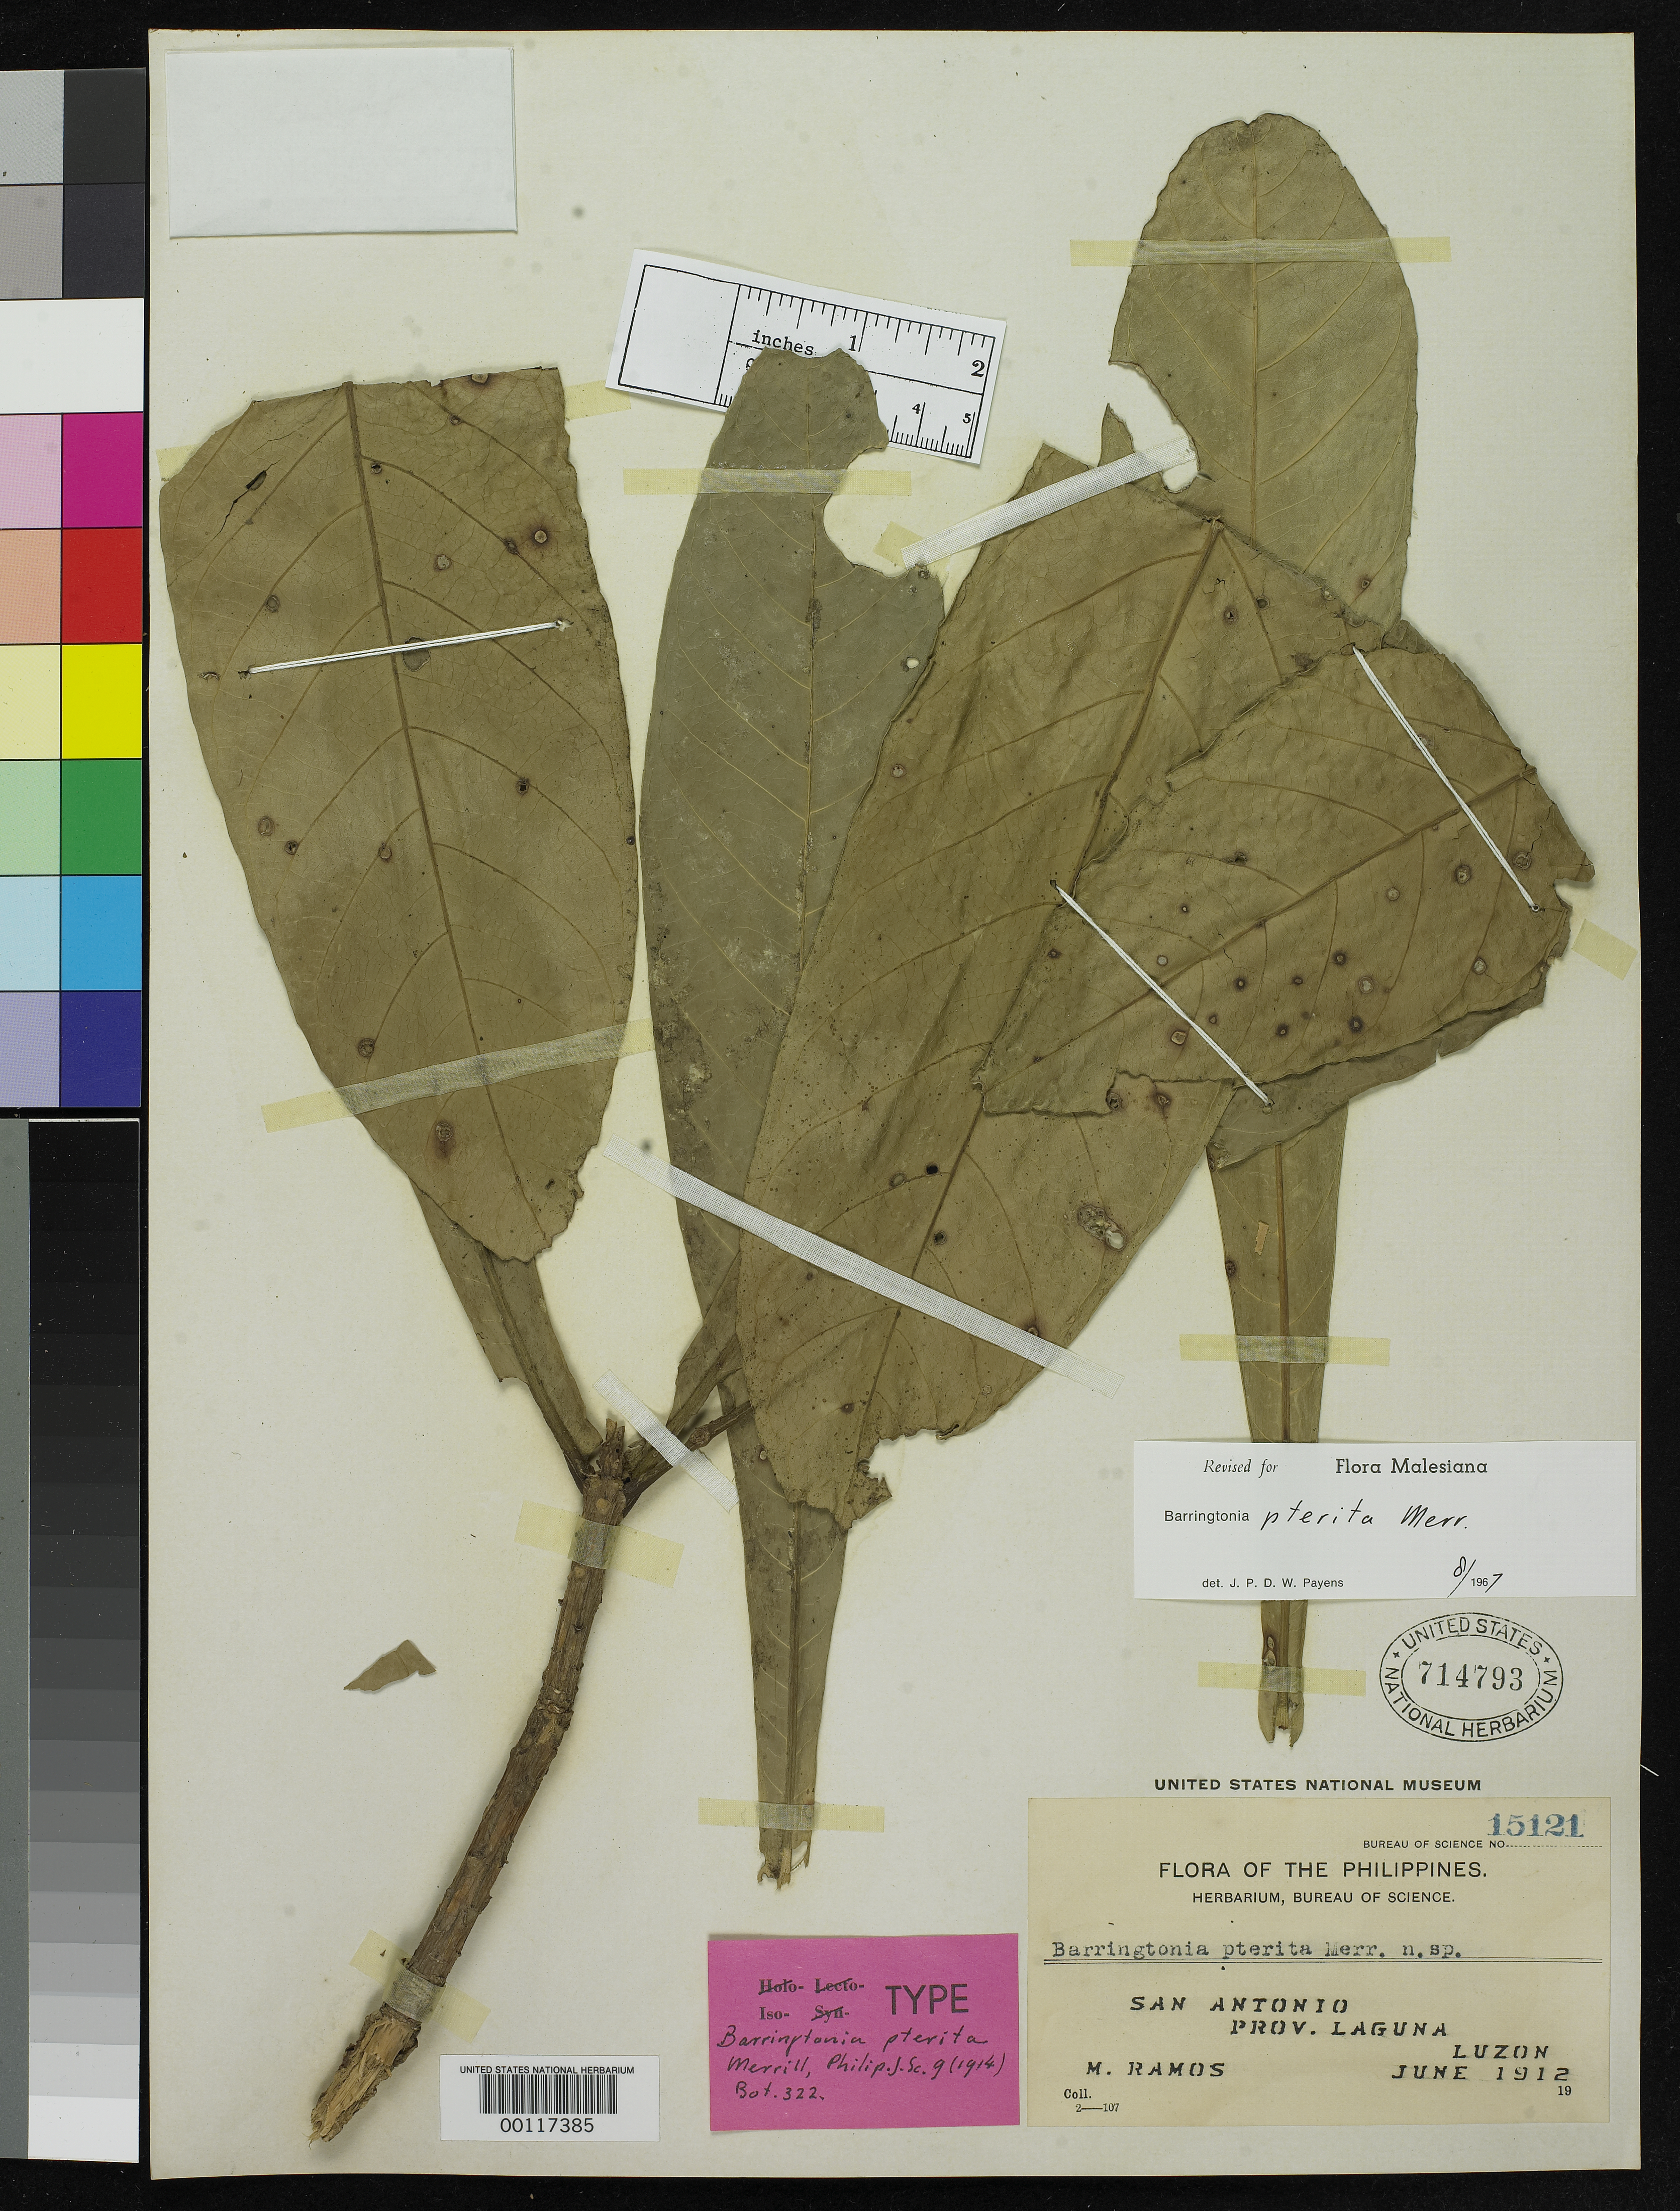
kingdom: Plantae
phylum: Tracheophyta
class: Magnoliopsida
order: Ericales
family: Lecythidaceae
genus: Barringtonia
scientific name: Barringtonia pterita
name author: Merr.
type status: Isotype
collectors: M. Ramos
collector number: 15121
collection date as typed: Jun 1912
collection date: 1912-06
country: Philippines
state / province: Calabarzon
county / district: Laguna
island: Luzon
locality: San Antonio.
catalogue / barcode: US 714793